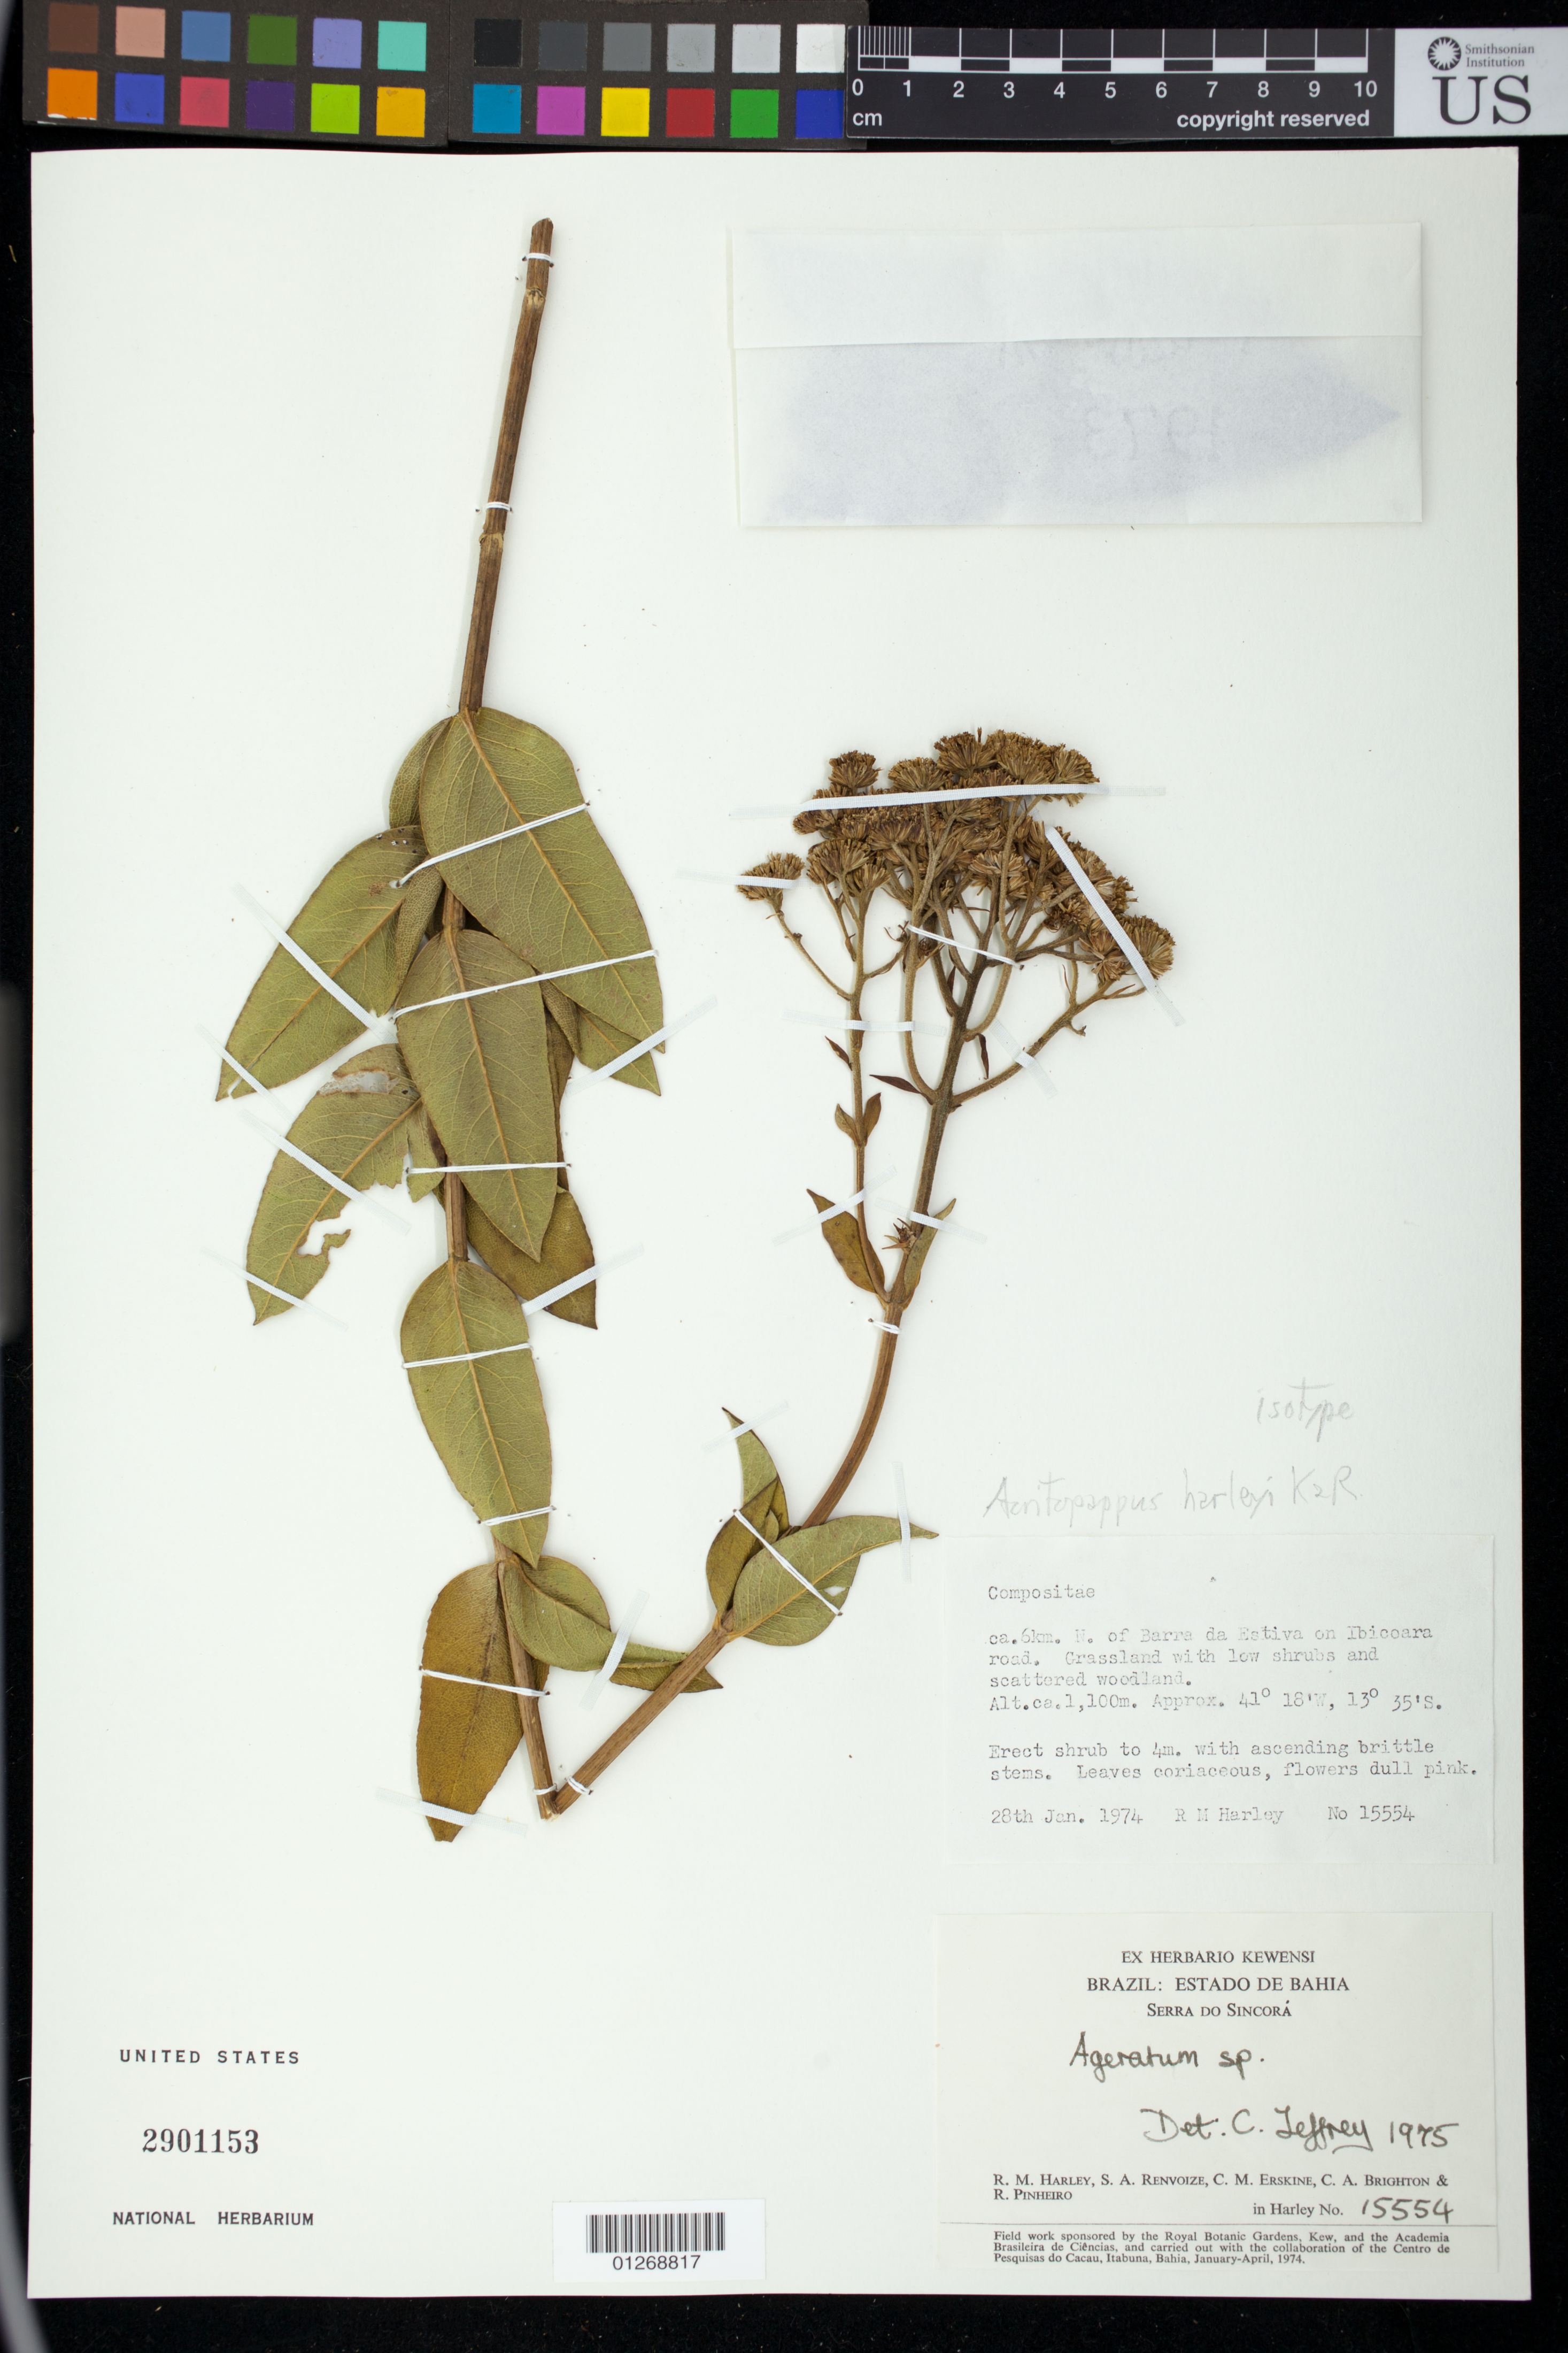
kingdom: Plantae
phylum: Tracheophyta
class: Magnoliopsida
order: Asterales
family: Asteraceae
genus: Acritopappus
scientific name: Acritopappus harleyi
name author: R.M. King & H. Rob.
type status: Isotype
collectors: R. M. Harley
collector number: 15554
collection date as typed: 28 Jan 1974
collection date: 1974-01-28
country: Brazil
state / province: Bahia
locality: Ca. 6 km. N of Barra da Estiva on Ibicoara road.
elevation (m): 1100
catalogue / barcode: US 2901153